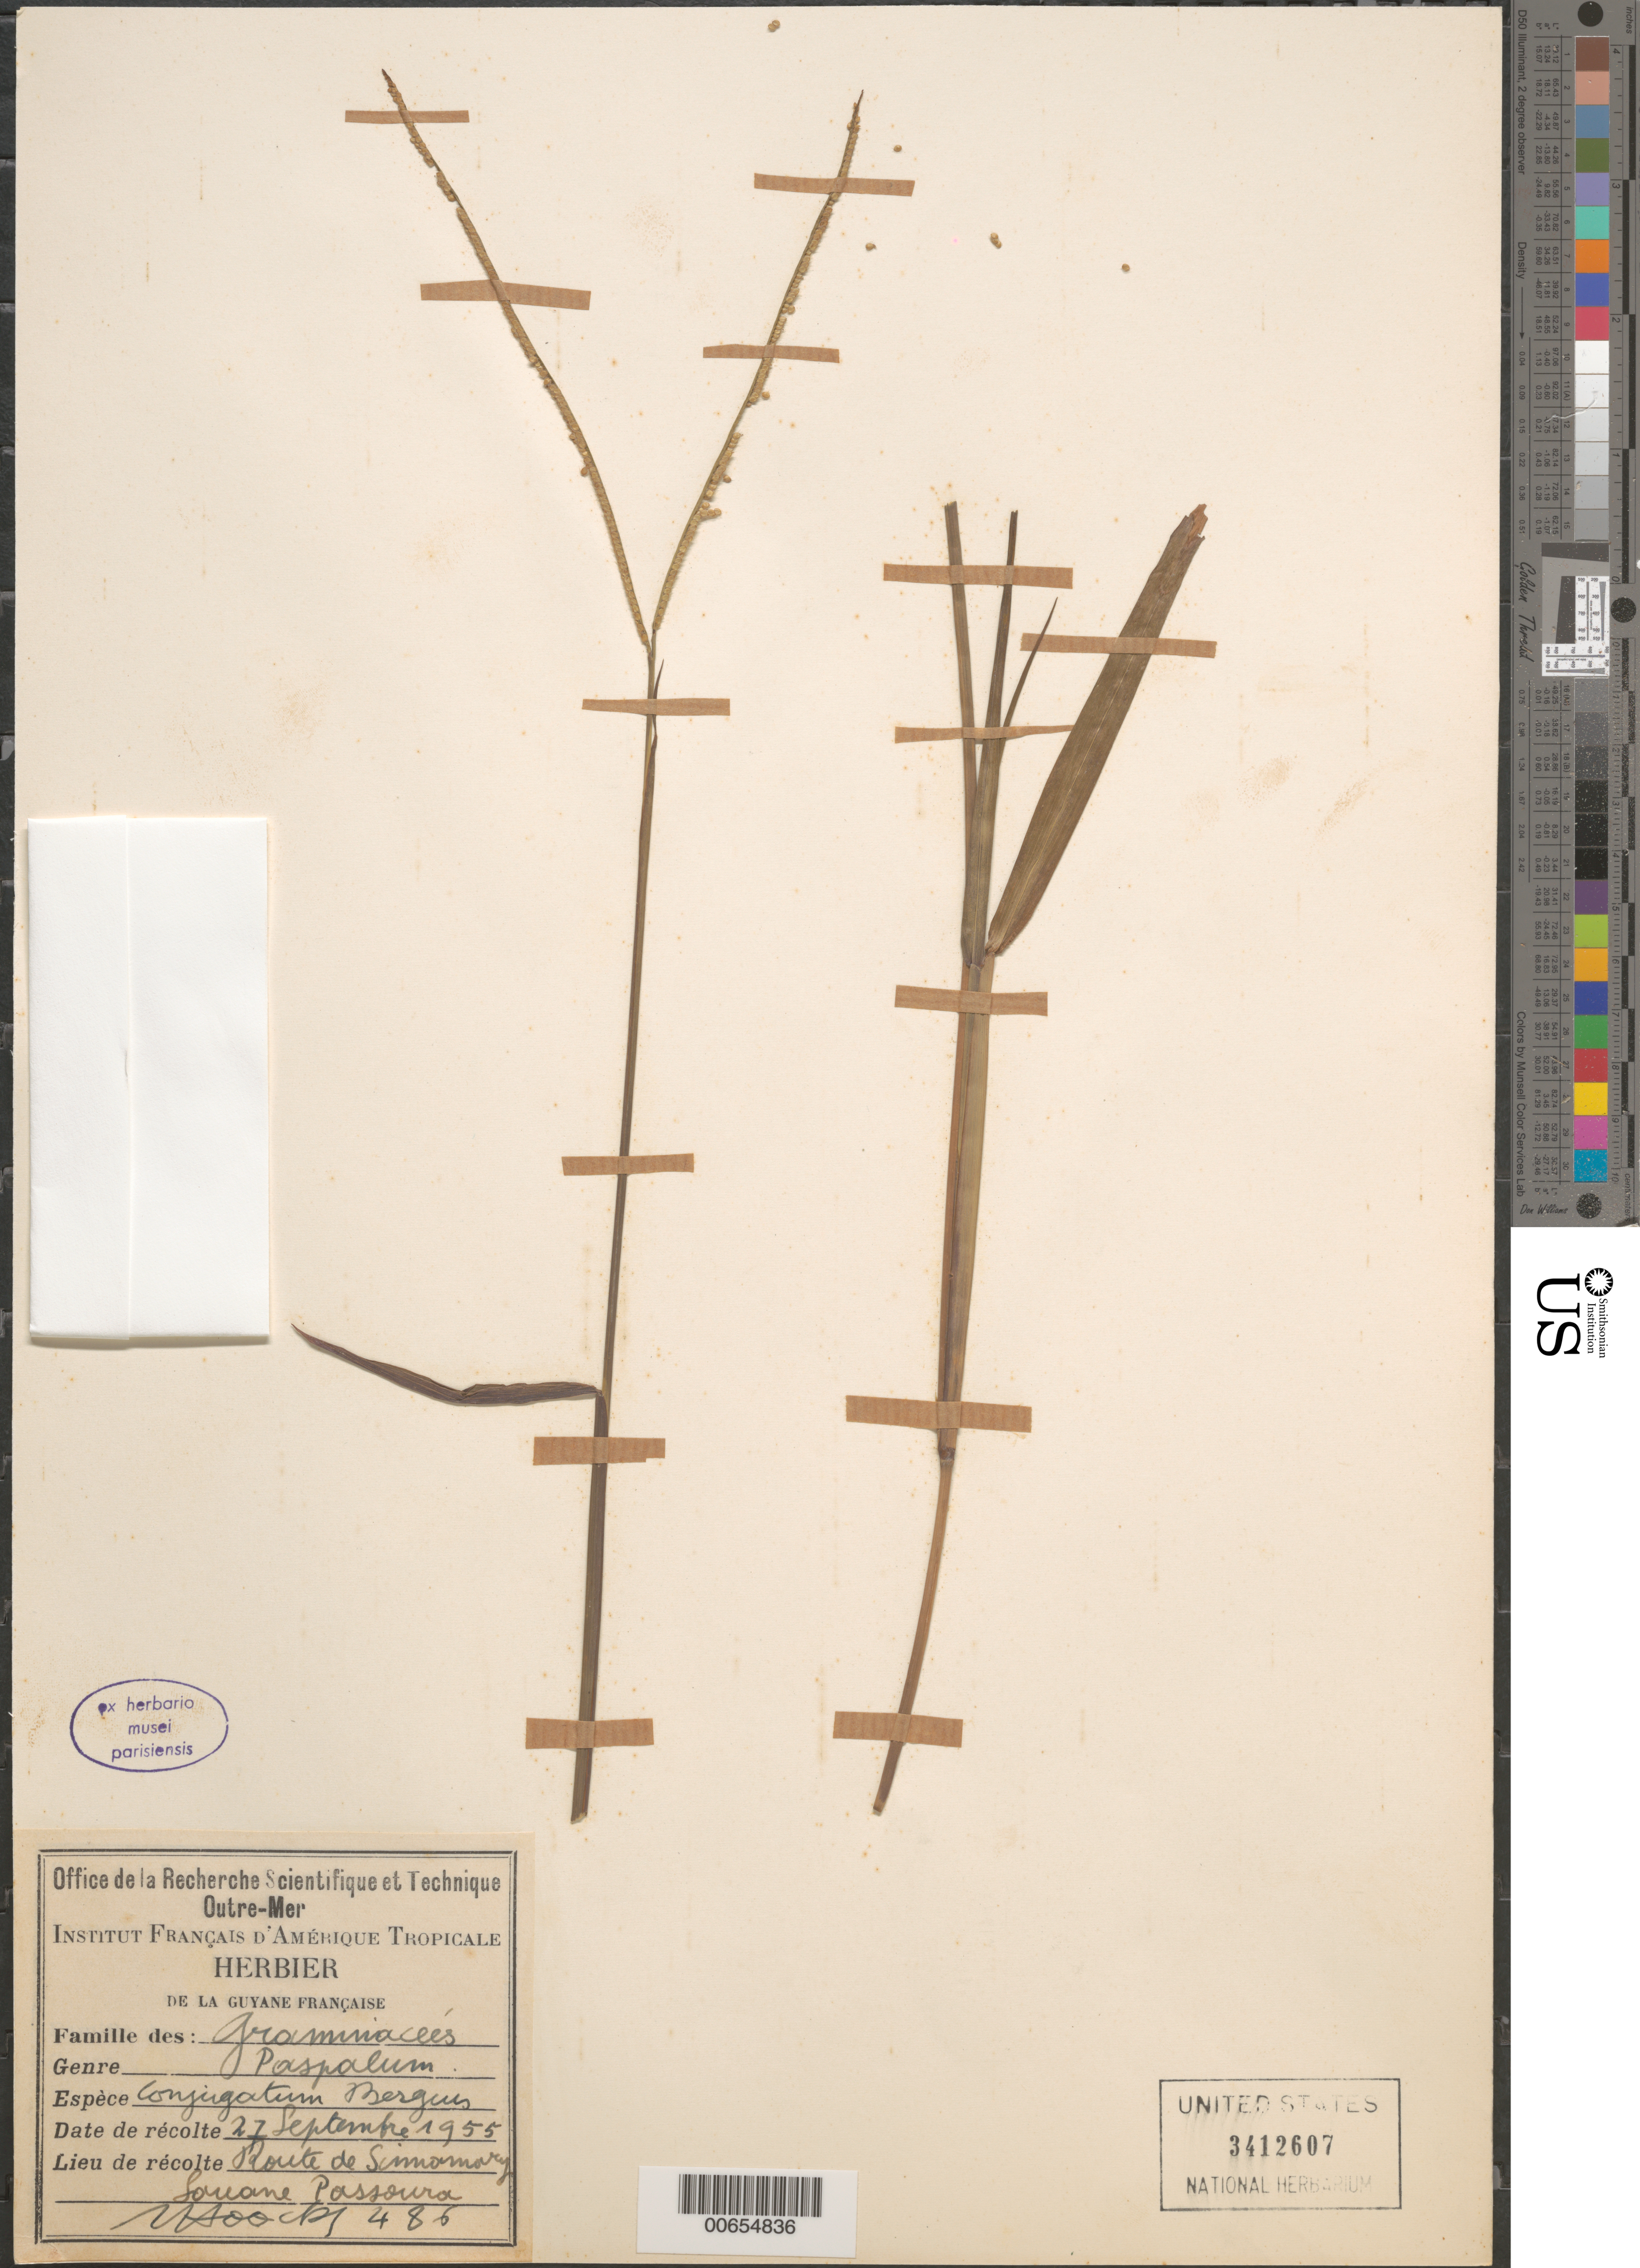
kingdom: Plantae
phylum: Tracheophyta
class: Liliopsida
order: Poales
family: Poaceae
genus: Paspalum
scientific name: Paspalum conjugatum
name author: P.J. Bergius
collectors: J. Hoock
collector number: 486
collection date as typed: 27-Sep-55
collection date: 1955-09-27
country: French Guiana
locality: Route de Sinnamary, Savane Passoura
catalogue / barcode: US 3412607